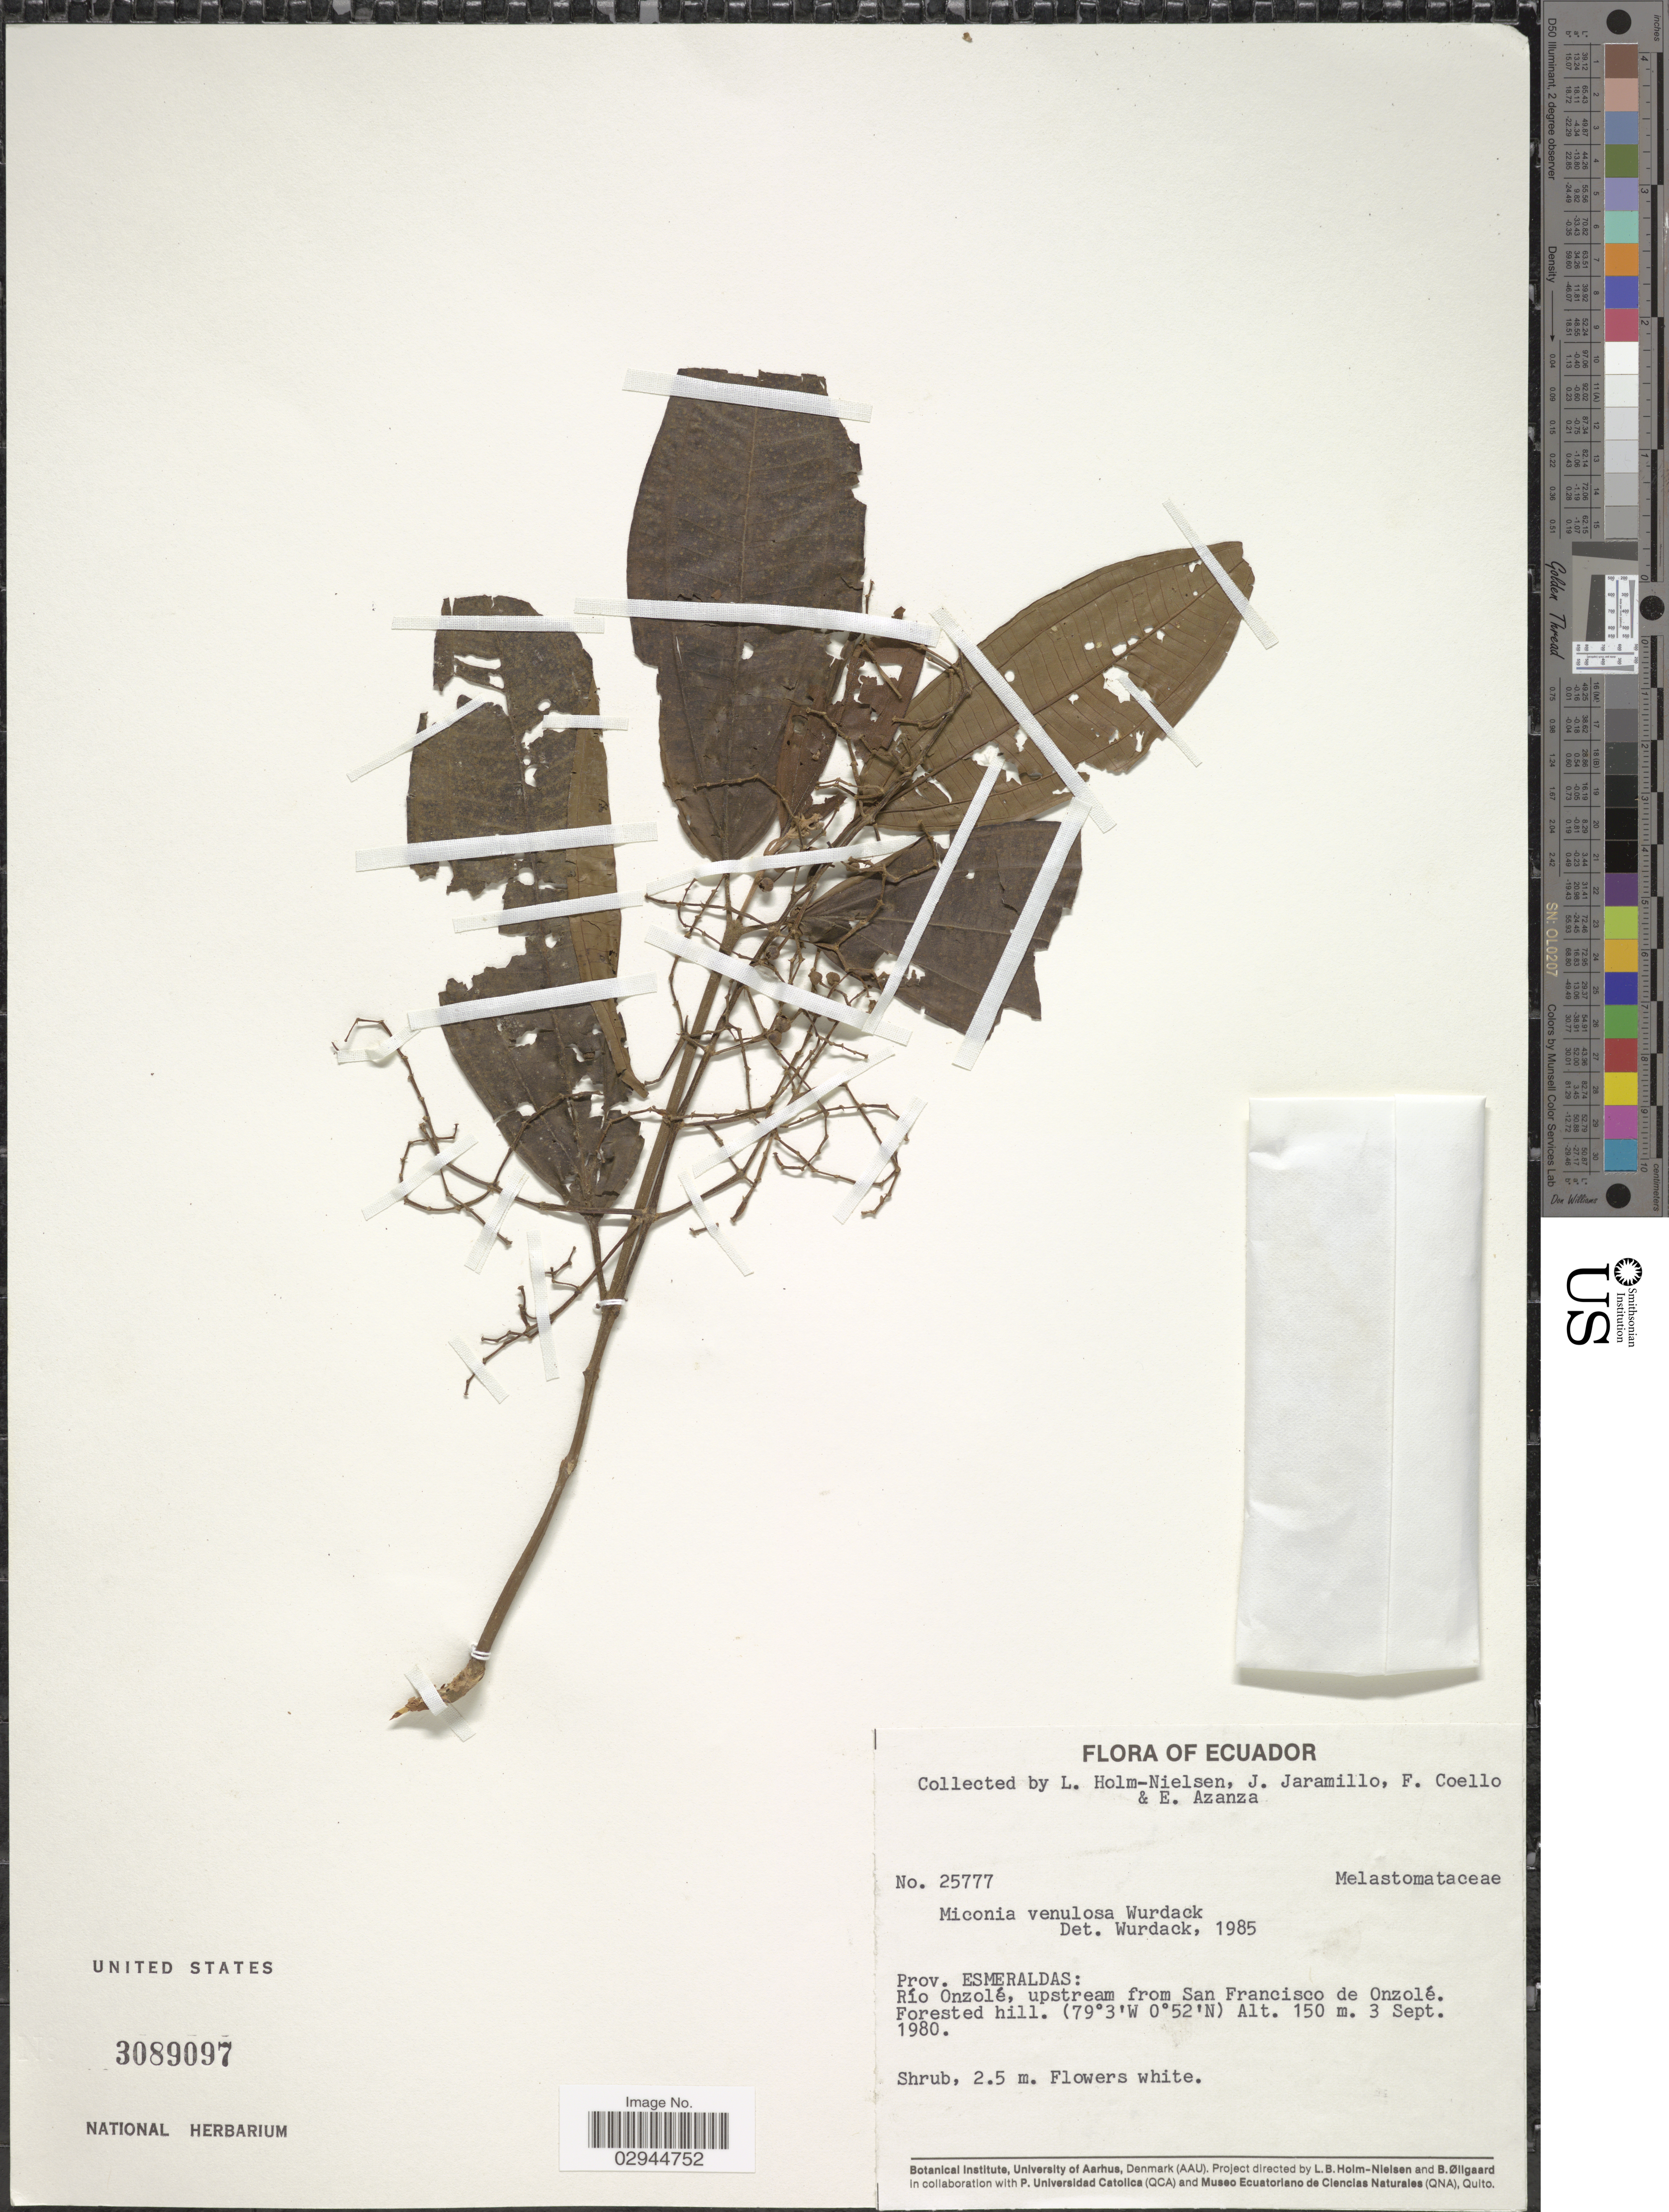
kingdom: Plantae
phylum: Tracheophyta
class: Magnoliopsida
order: Myrtales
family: Melastomataceae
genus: Miconia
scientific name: Miconia venulosa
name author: Wurdack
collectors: L. Holm-Nielsen, J. Jaramillo, F. Coello & E. Azanza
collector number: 25777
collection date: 1980-09-03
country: Ecuador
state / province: Esmeraldas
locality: Río Onzolé, upstream from San Francisco de Onzolé.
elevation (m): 150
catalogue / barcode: US 3089097